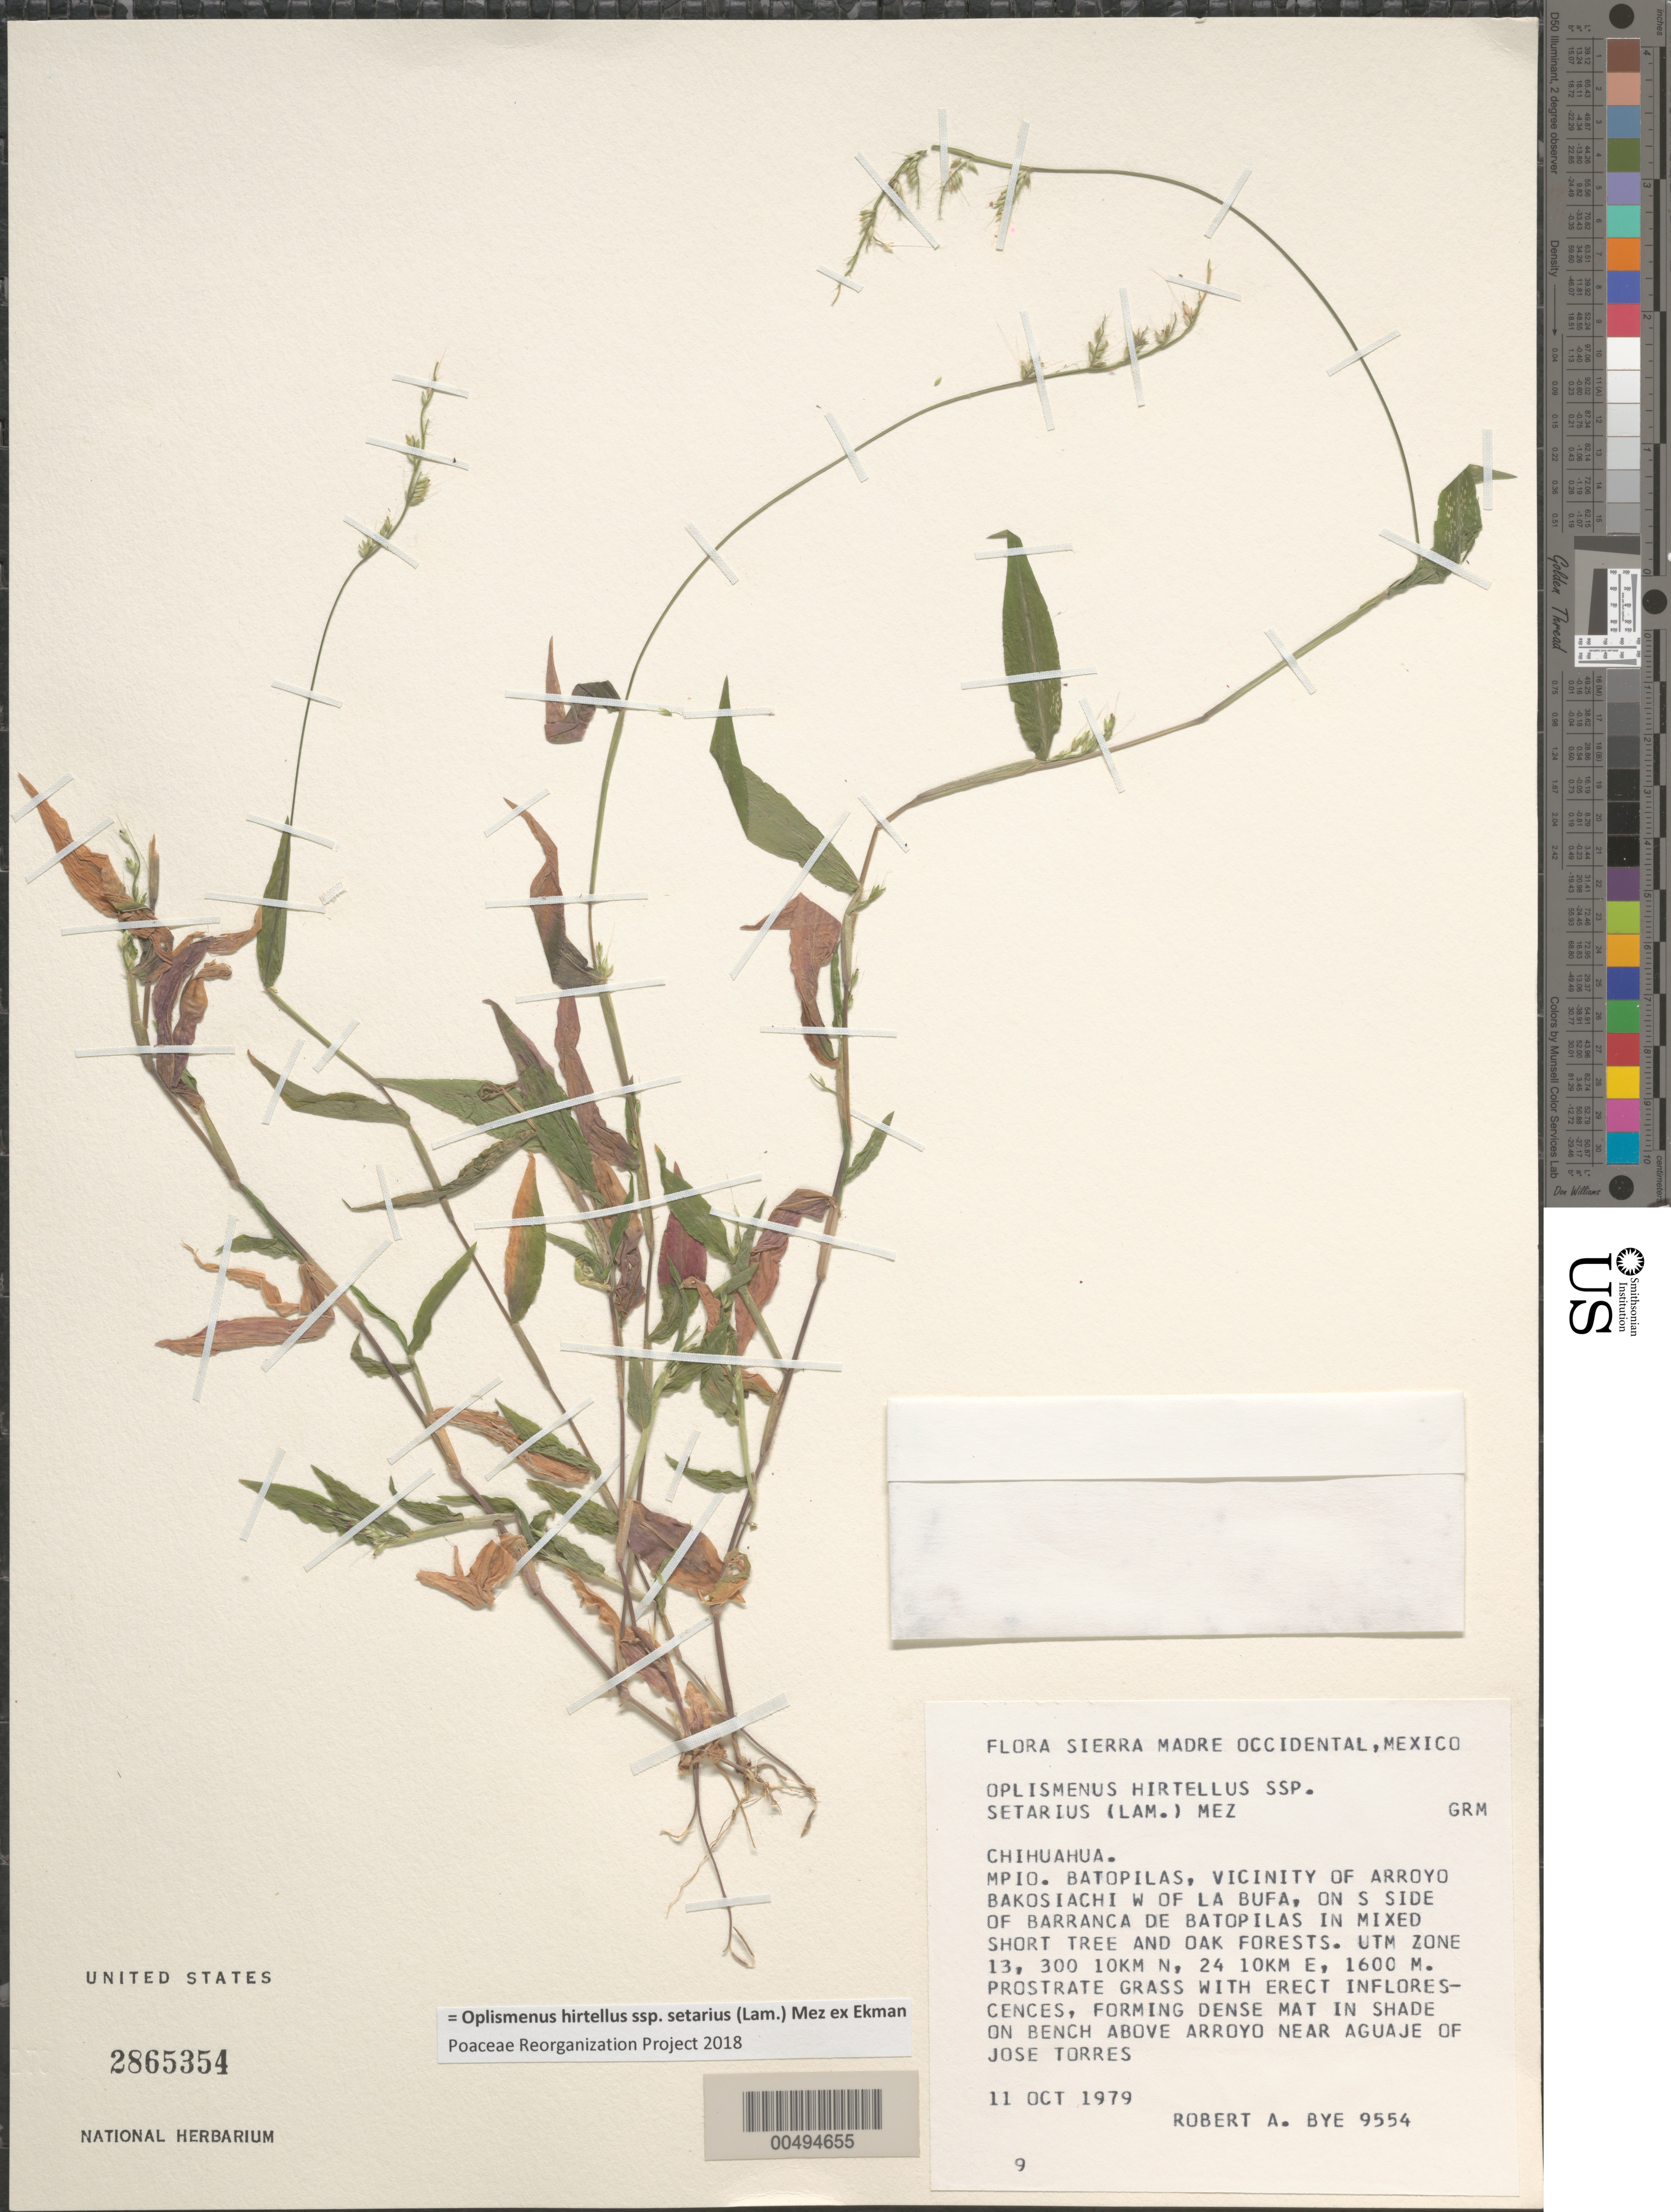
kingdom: Plantae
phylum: Tracheophyta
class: Liliopsida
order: Poales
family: Poaceae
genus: Oplismenus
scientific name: Oplismenus hirtellus subsp. setarius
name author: (Lam.) Mez ex Ekman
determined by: Poaceae Reorganization Project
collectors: R. A. Bye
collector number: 9554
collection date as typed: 11 Oct 1979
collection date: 1979-10-11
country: Mexico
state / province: Chihuahua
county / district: Batopilas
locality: Sierra Madre Occidental, vicinity of Arroyo Bakosiachi, W of La Bufa, on S side of Barranca de Batopilas, UTM ...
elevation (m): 1600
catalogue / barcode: US 2865354